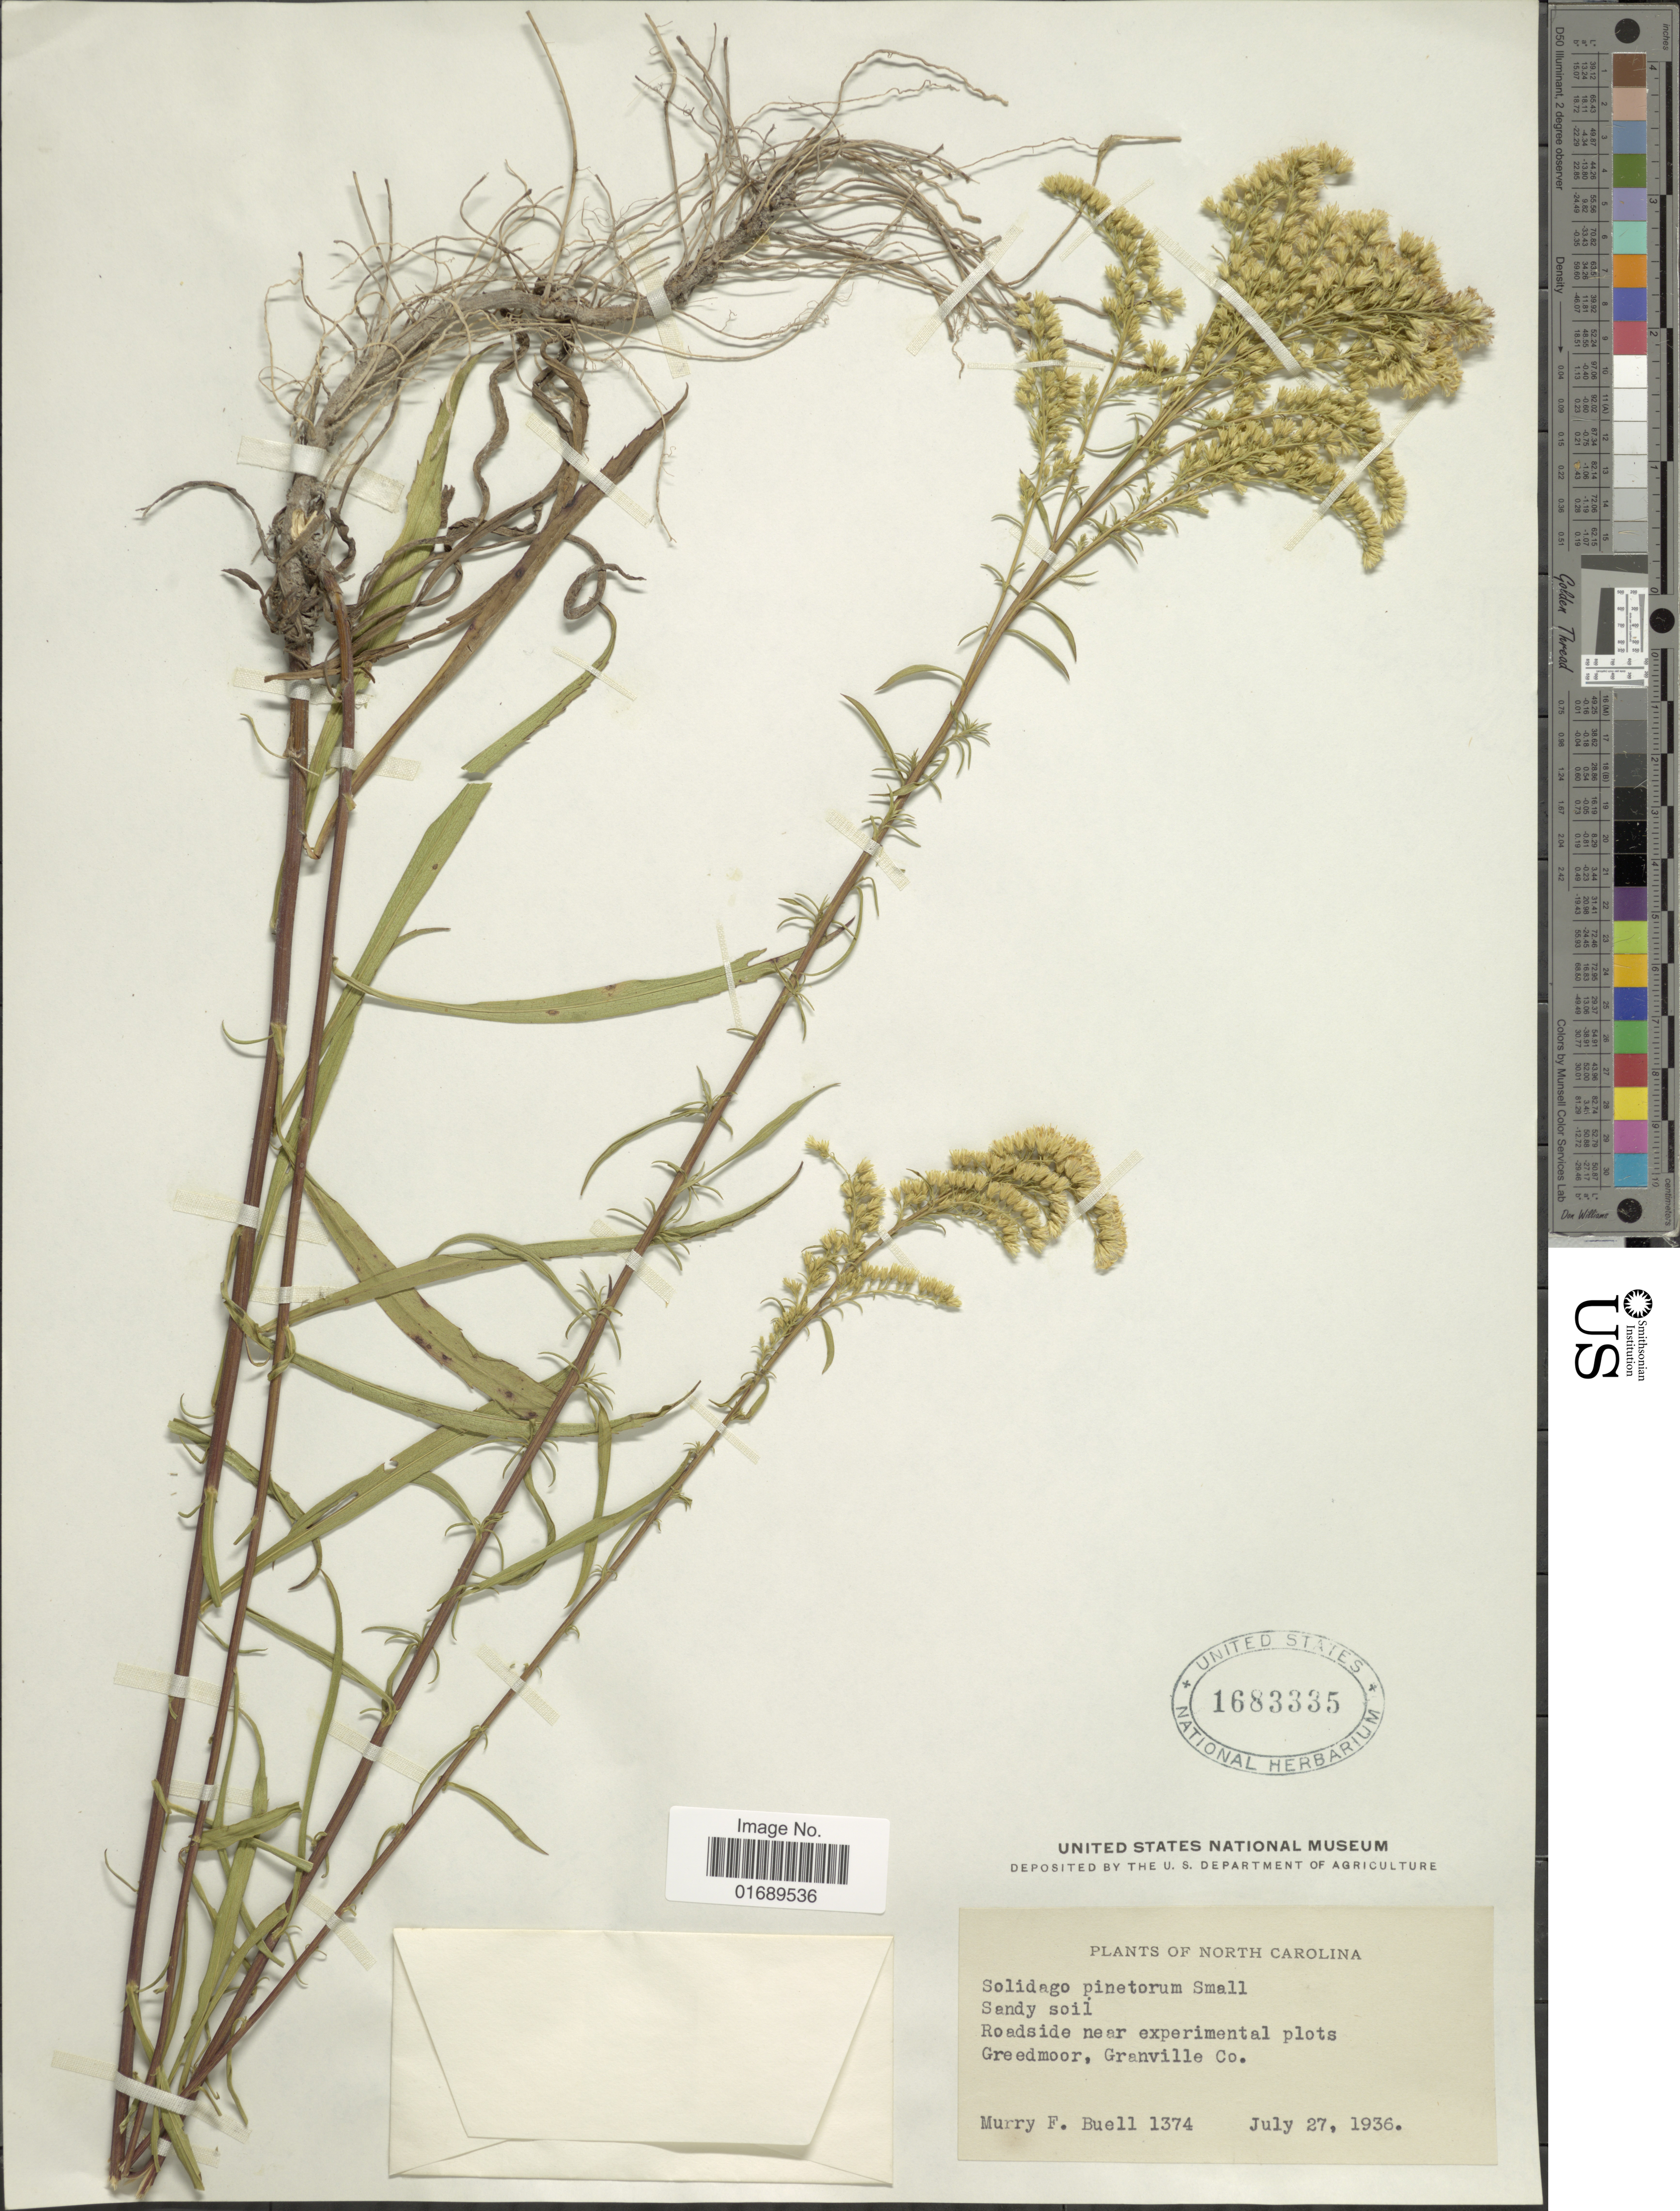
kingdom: Plantae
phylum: Tracheophyta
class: Magnoliopsida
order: Asterales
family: Asteraceae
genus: Solidago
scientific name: Solidago pinetorum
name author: Aiton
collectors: M. Buell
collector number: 1374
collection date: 1936-07-27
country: United States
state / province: North Carolina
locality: Sandy soil, Roadside near experimental plots Greedmoor, Granville Co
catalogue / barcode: US 1683335